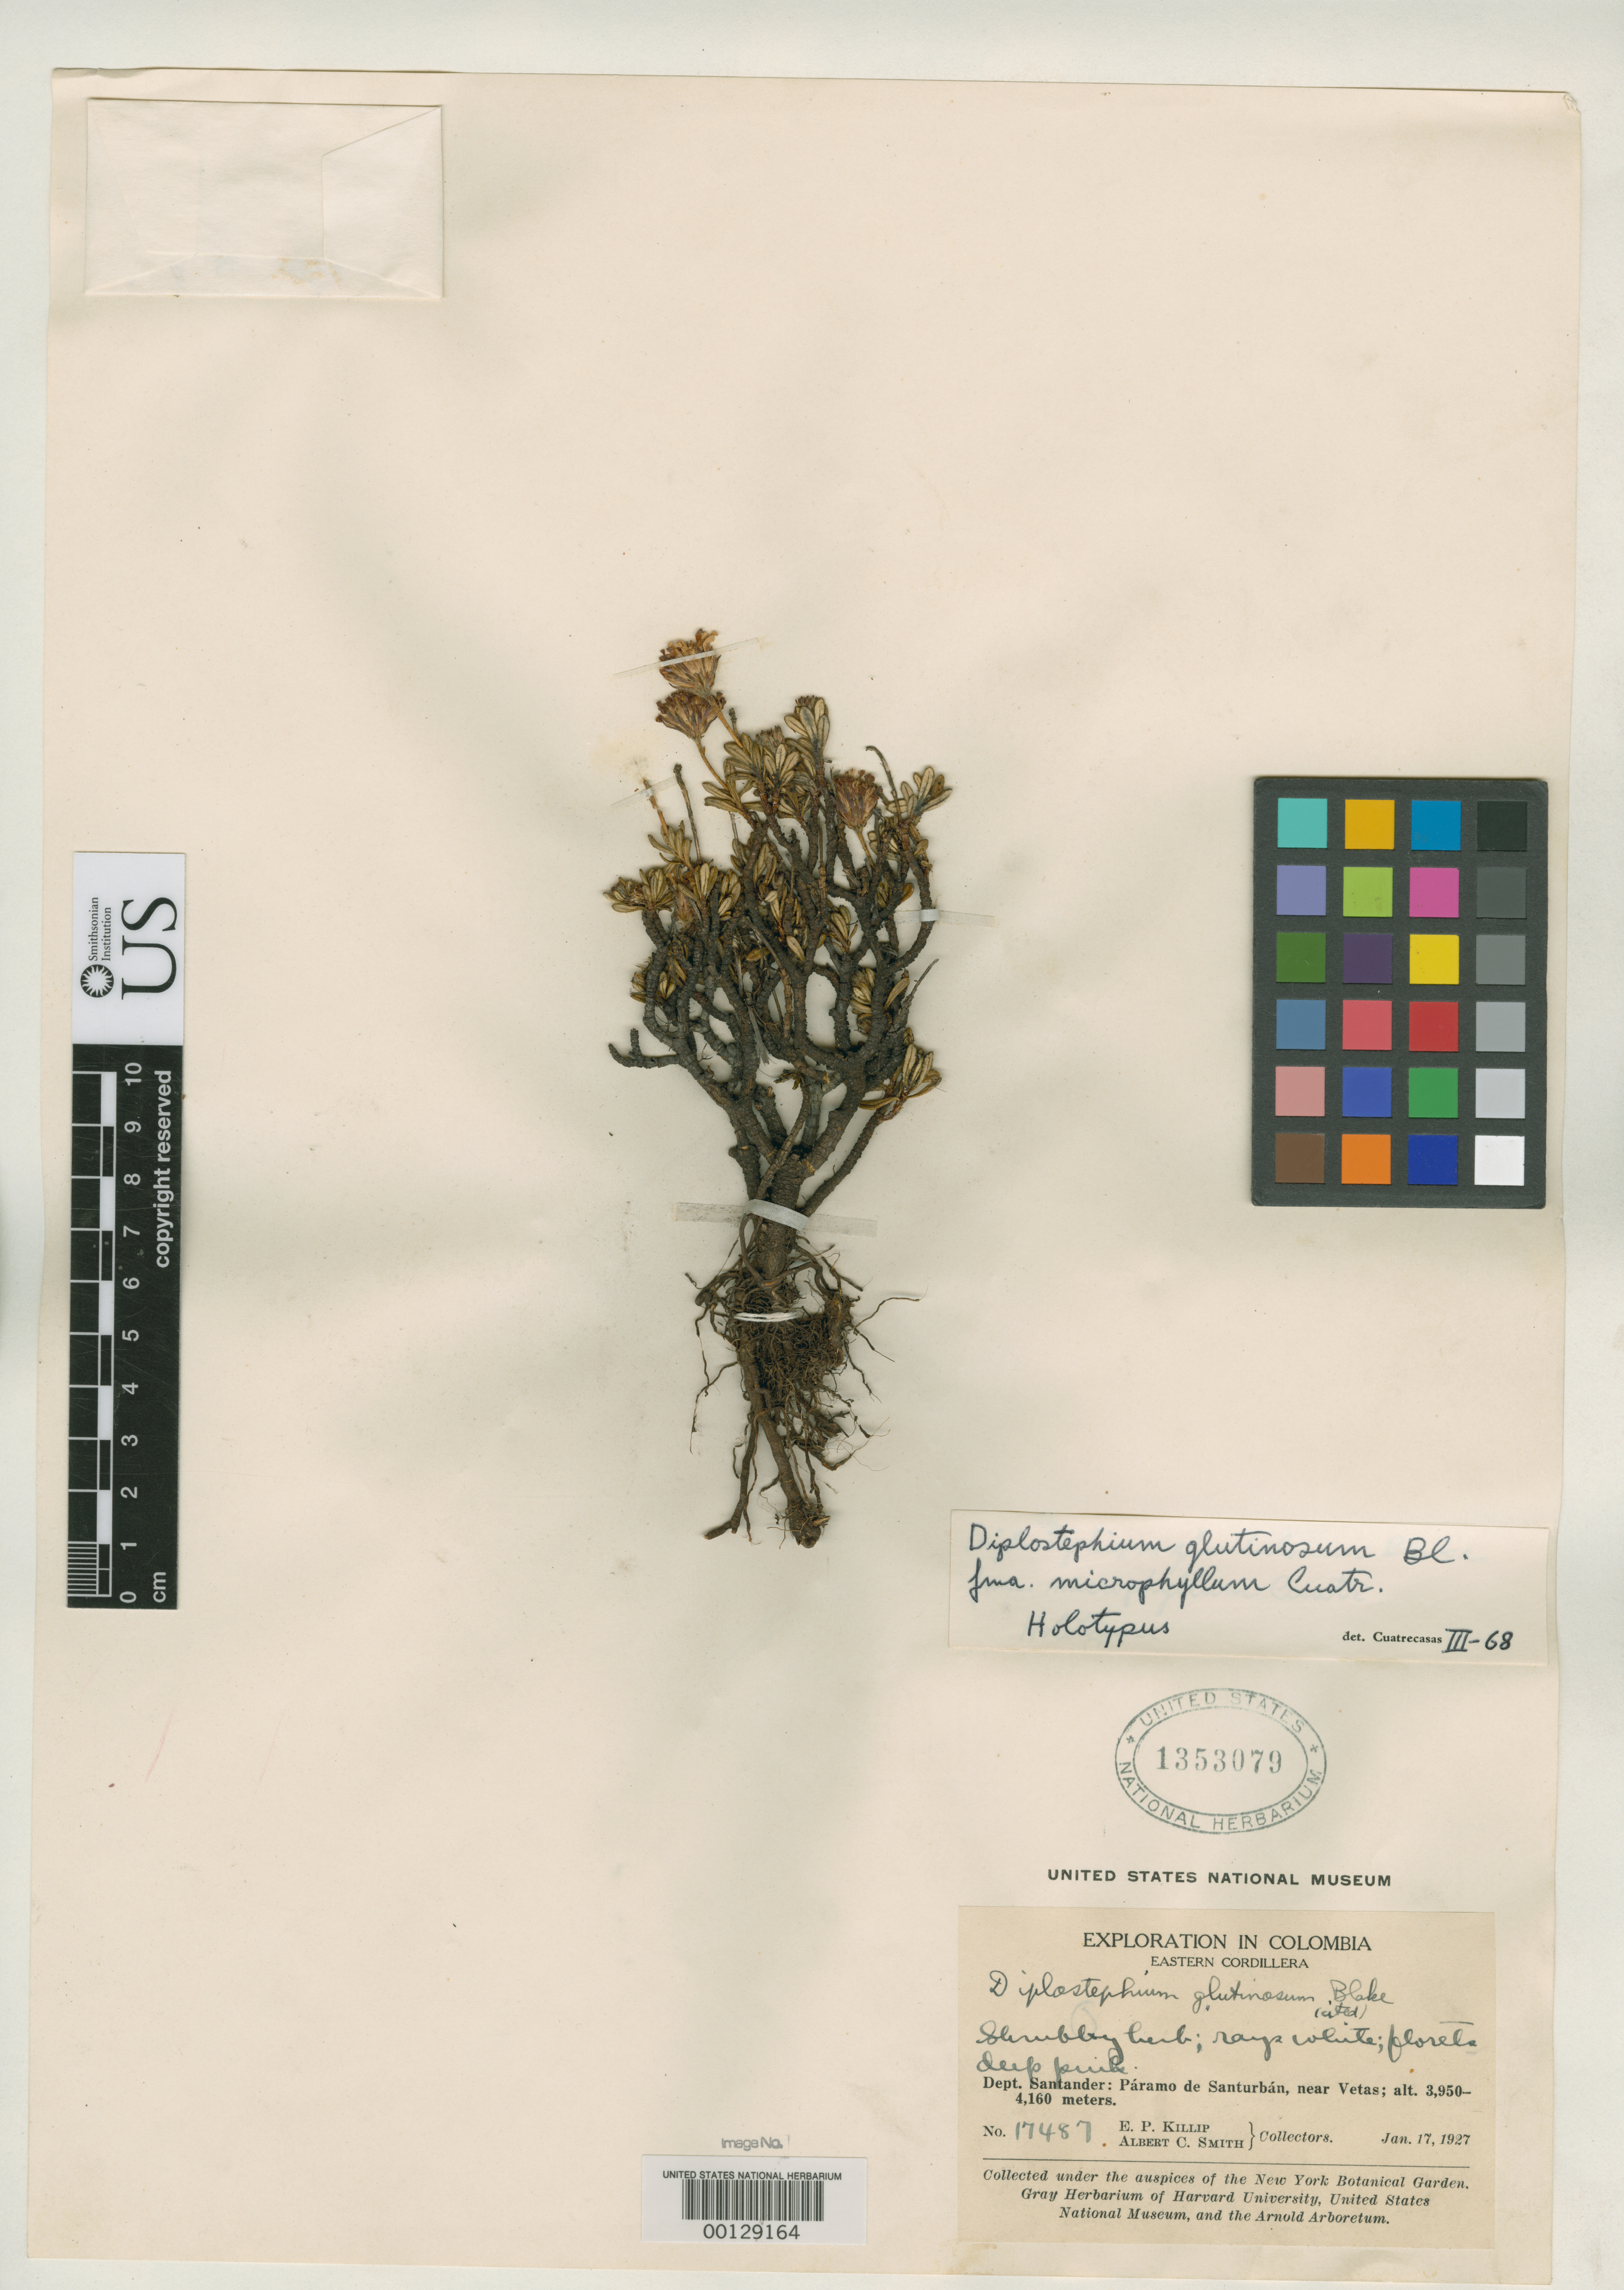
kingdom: Plantae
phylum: Tracheophyta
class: Magnoliopsida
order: Asterales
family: Asteraceae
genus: Diplostephium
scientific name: Diplostephium glutinosum f. microphyllum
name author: Cuatrec.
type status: Holotype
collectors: E. P. Killip & A. C. Smith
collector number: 17487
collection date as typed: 17 Jan 1927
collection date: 1927-01-17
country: Colombia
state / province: Santander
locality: Eastern Cordillera, Páramo de San Turban, near Vetas.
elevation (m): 3950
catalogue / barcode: US 1353079